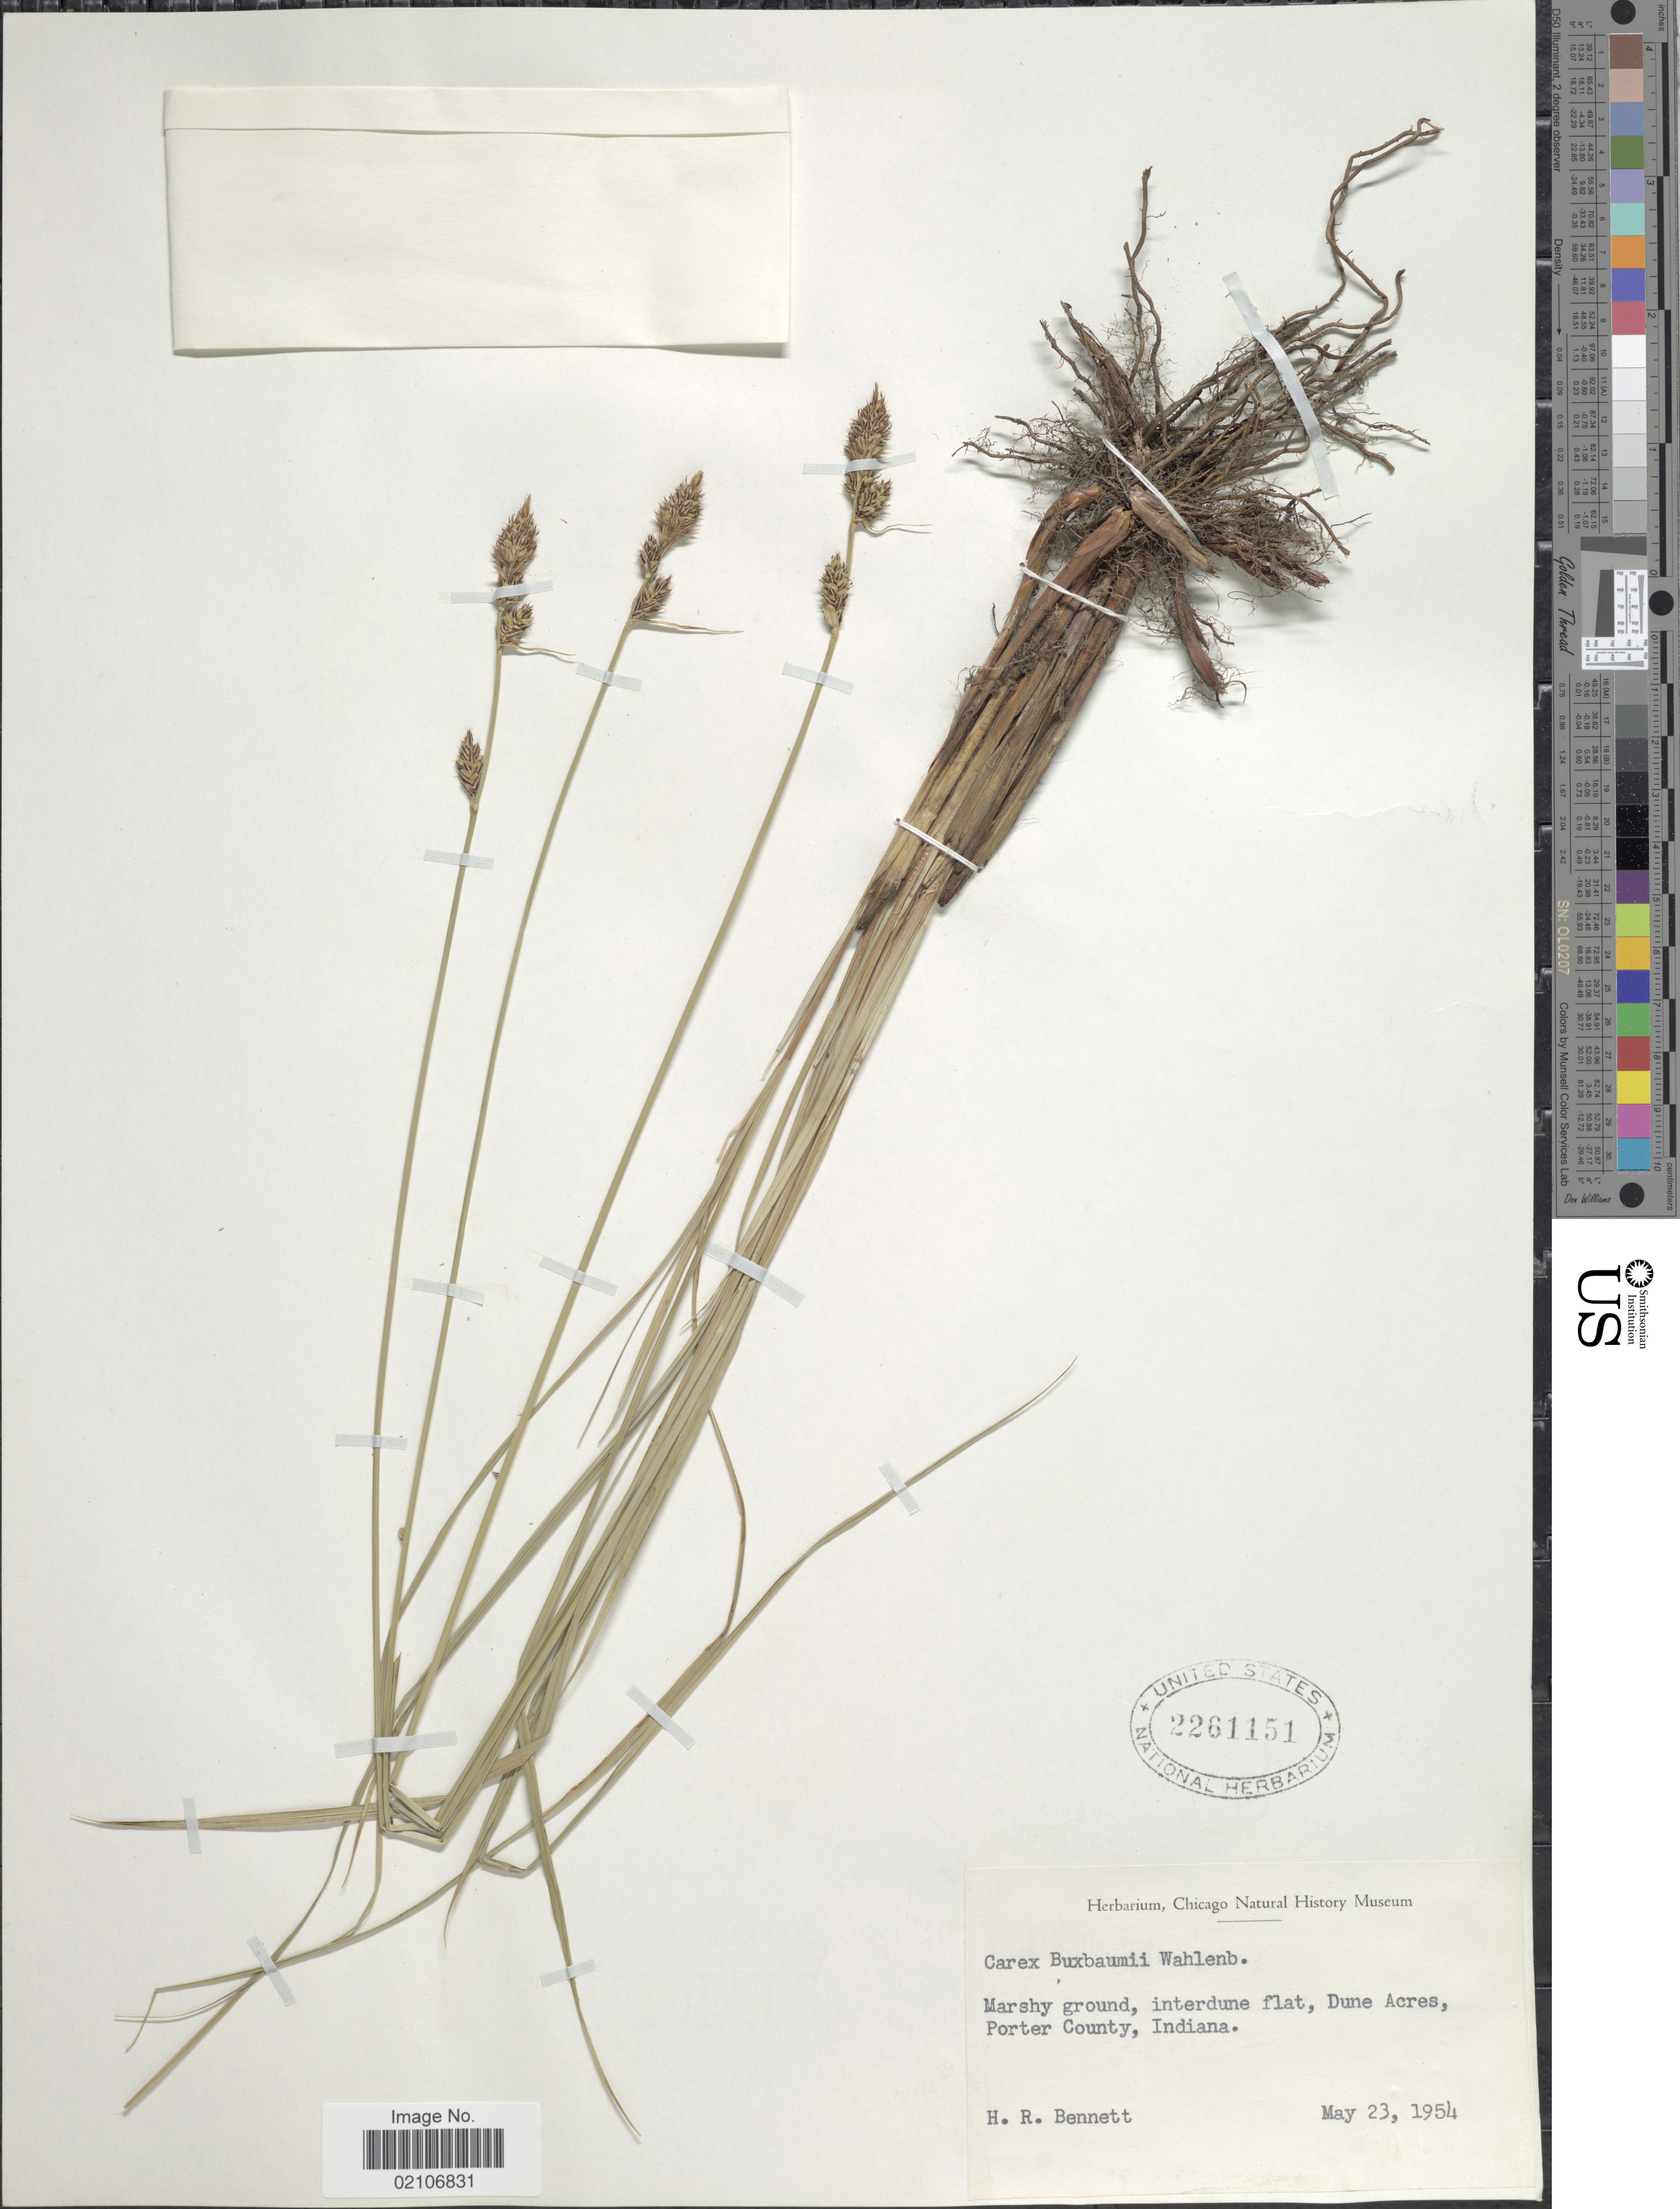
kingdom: Plantae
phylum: Tracheophyta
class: Liliopsida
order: Poales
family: Cyperaceae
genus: Carex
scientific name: Carex buxbaumii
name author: Wahlenb.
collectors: H. R. Bennett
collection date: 1954-05-23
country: United States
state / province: Indiana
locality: Marshy ground, interdune Flat, Dune Acres. Porter County, Indiana.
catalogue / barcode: US 2261151